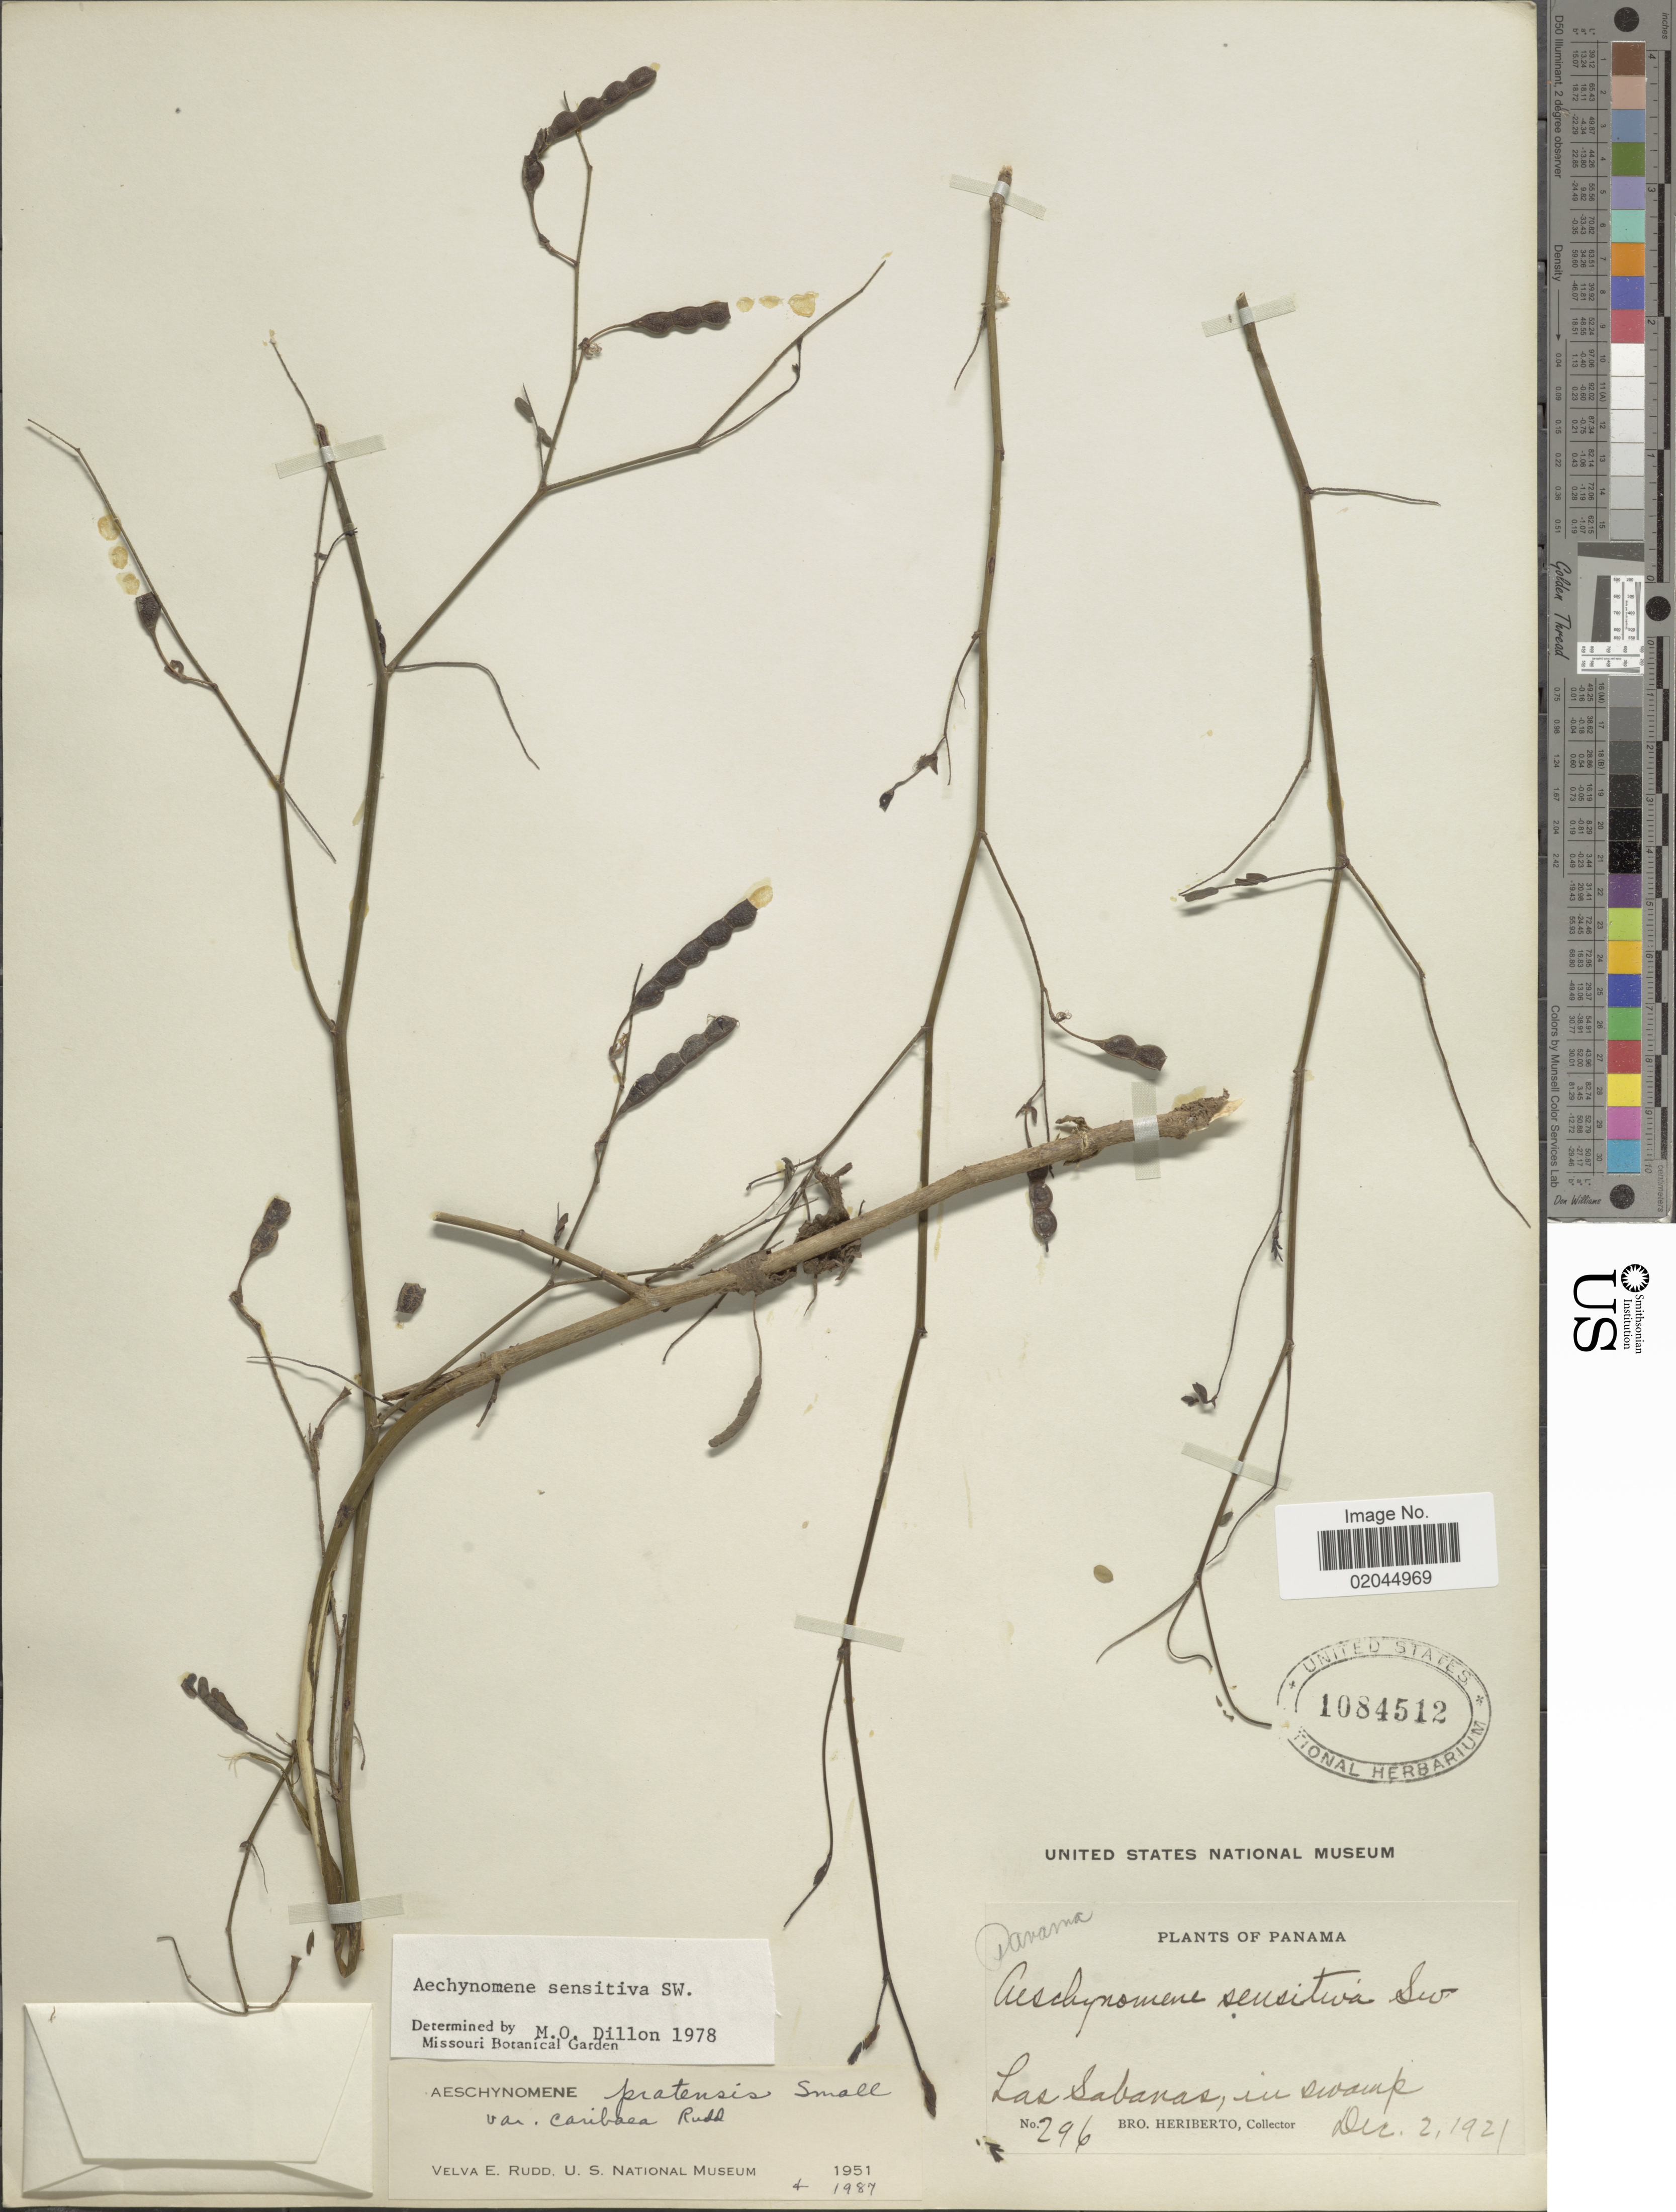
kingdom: Plantae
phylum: Tracheophyta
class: Magnoliopsida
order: Fabales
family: Fabaceae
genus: Aeschynomene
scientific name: Aeschynomene pratensis var. caribaea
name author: Rudd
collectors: B. Heriberto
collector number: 296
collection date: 1921-12-02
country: Panama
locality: Las Sabanas, in swamp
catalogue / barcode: US 1084512